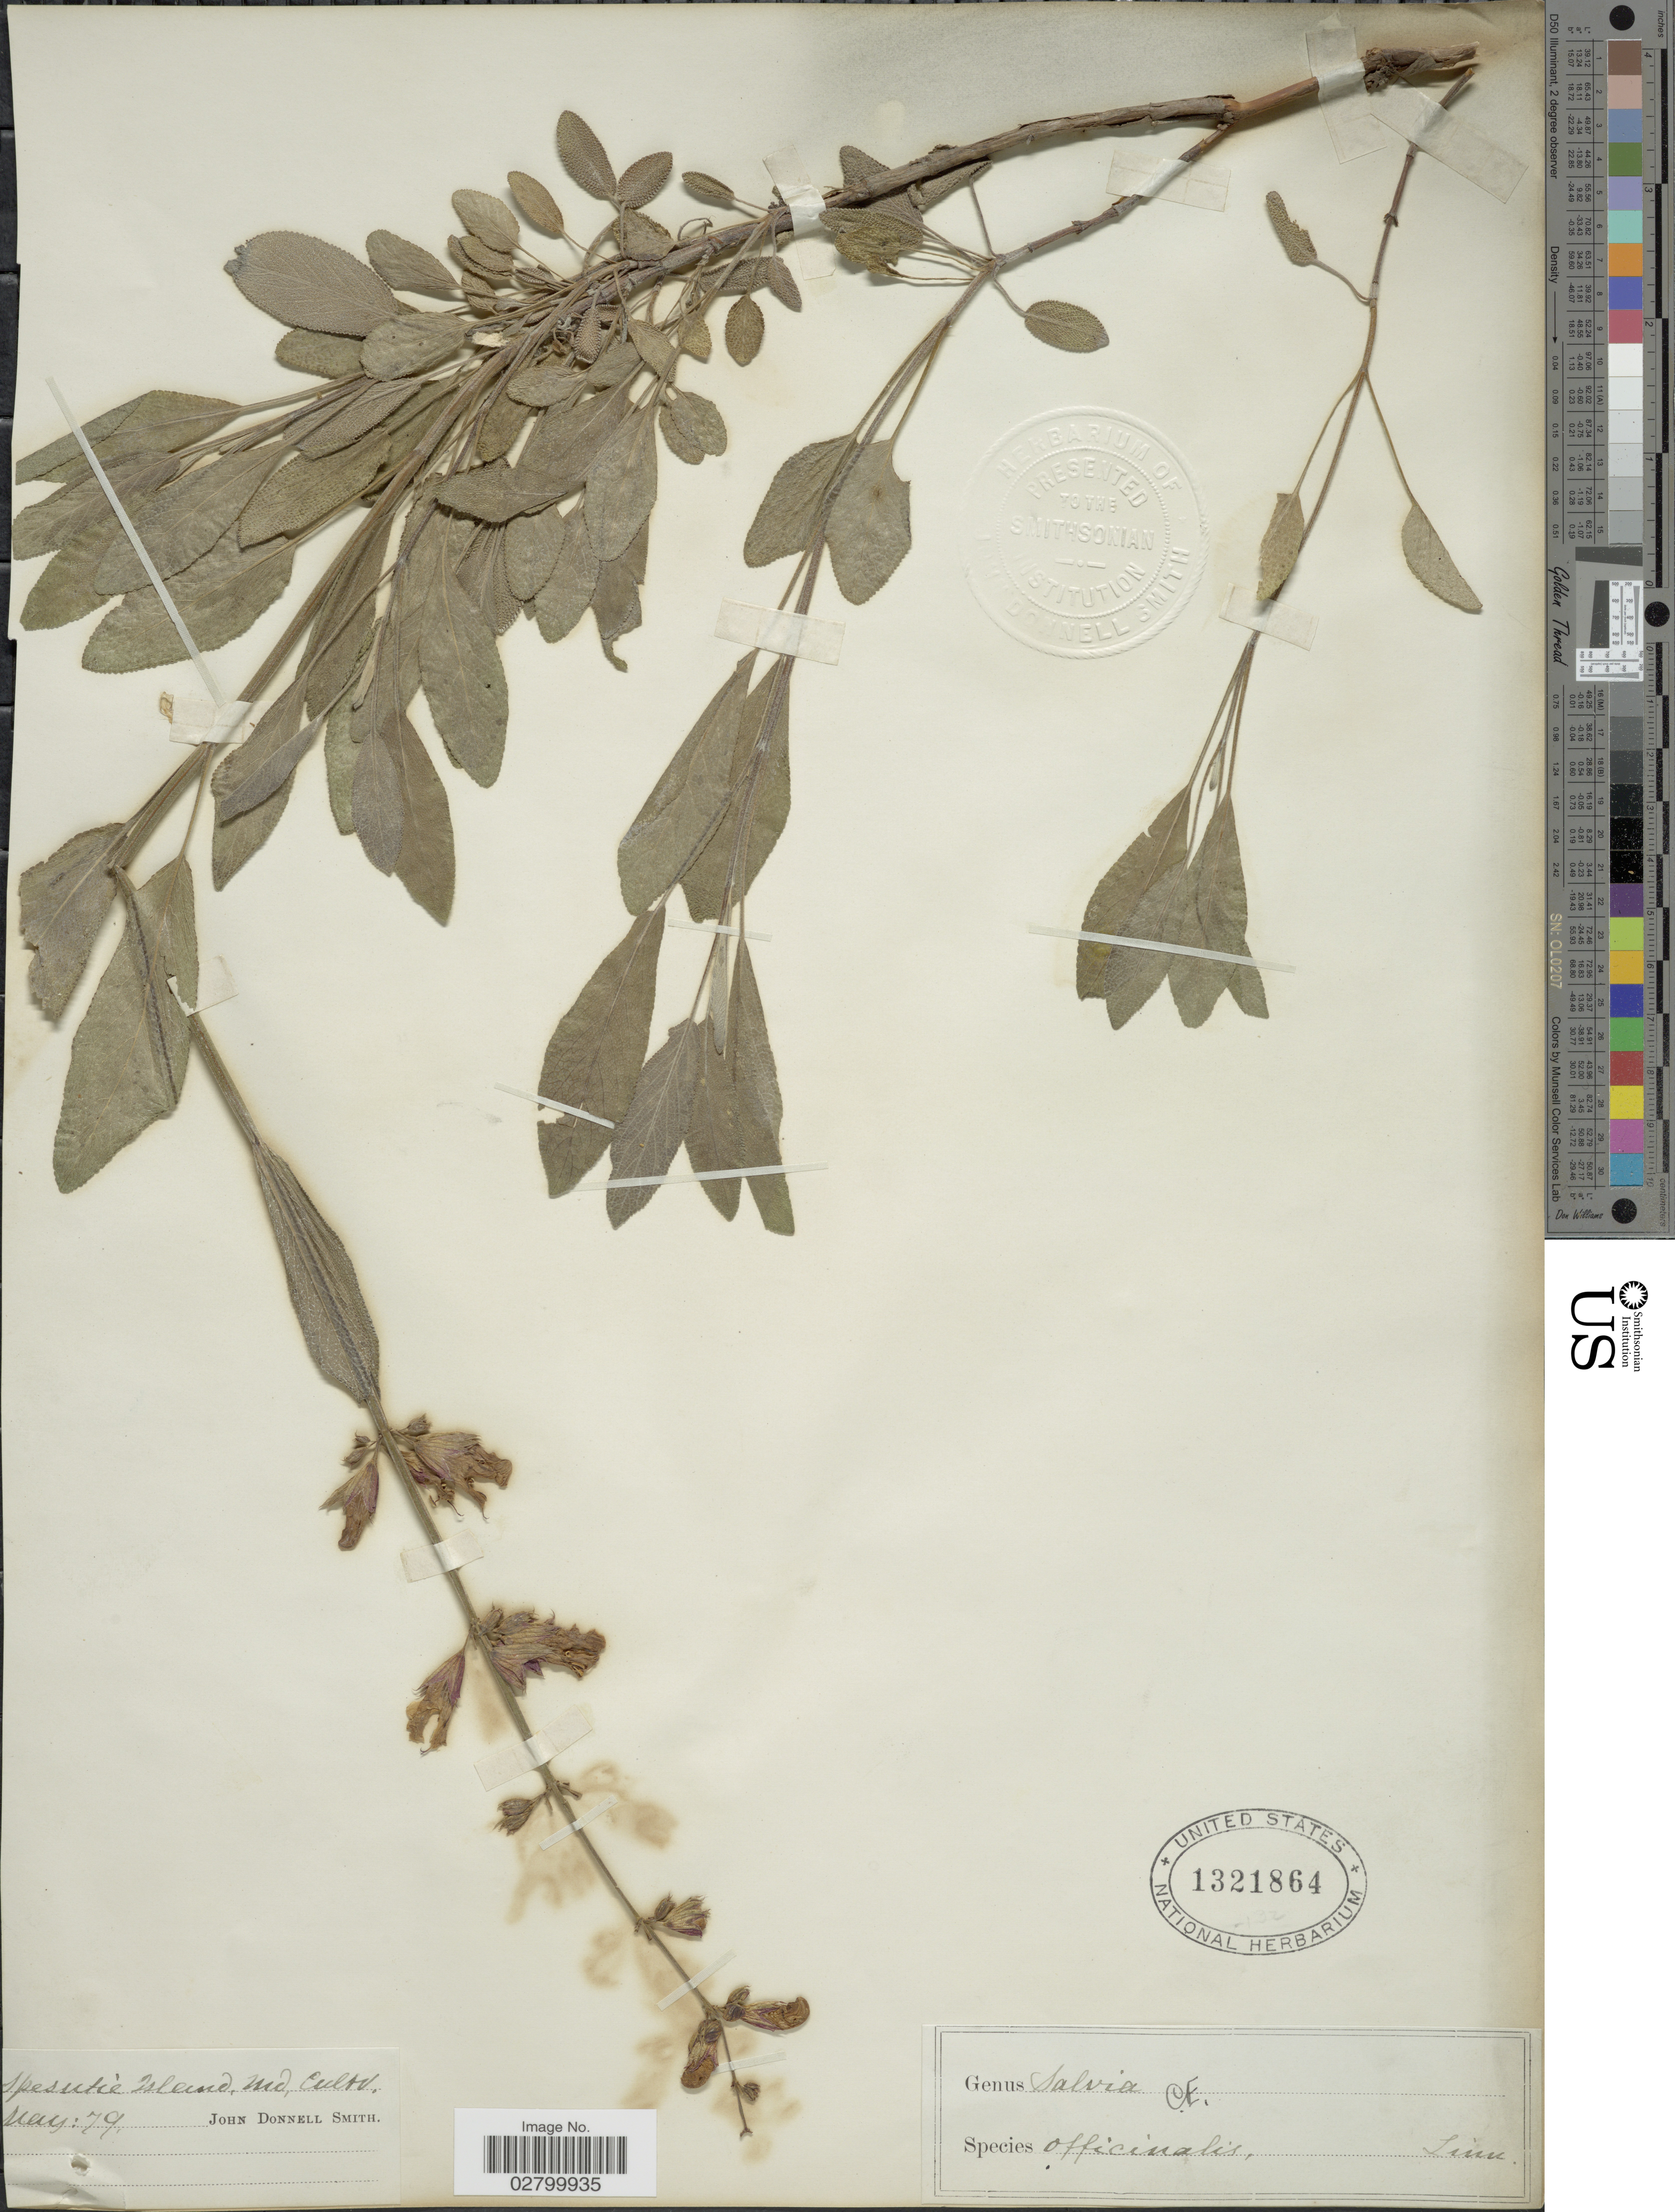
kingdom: Plantae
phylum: Tracheophyta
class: Magnoliopsida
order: Lamiales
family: Lamiaceae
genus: Salvia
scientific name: Salvia officinalis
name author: L.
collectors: J. Donnell Smith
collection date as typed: Transcribed d/m/y: /5/79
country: United States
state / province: Maryland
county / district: Harford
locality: Spesutie Island, Md, Cultv.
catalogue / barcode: US 1321864